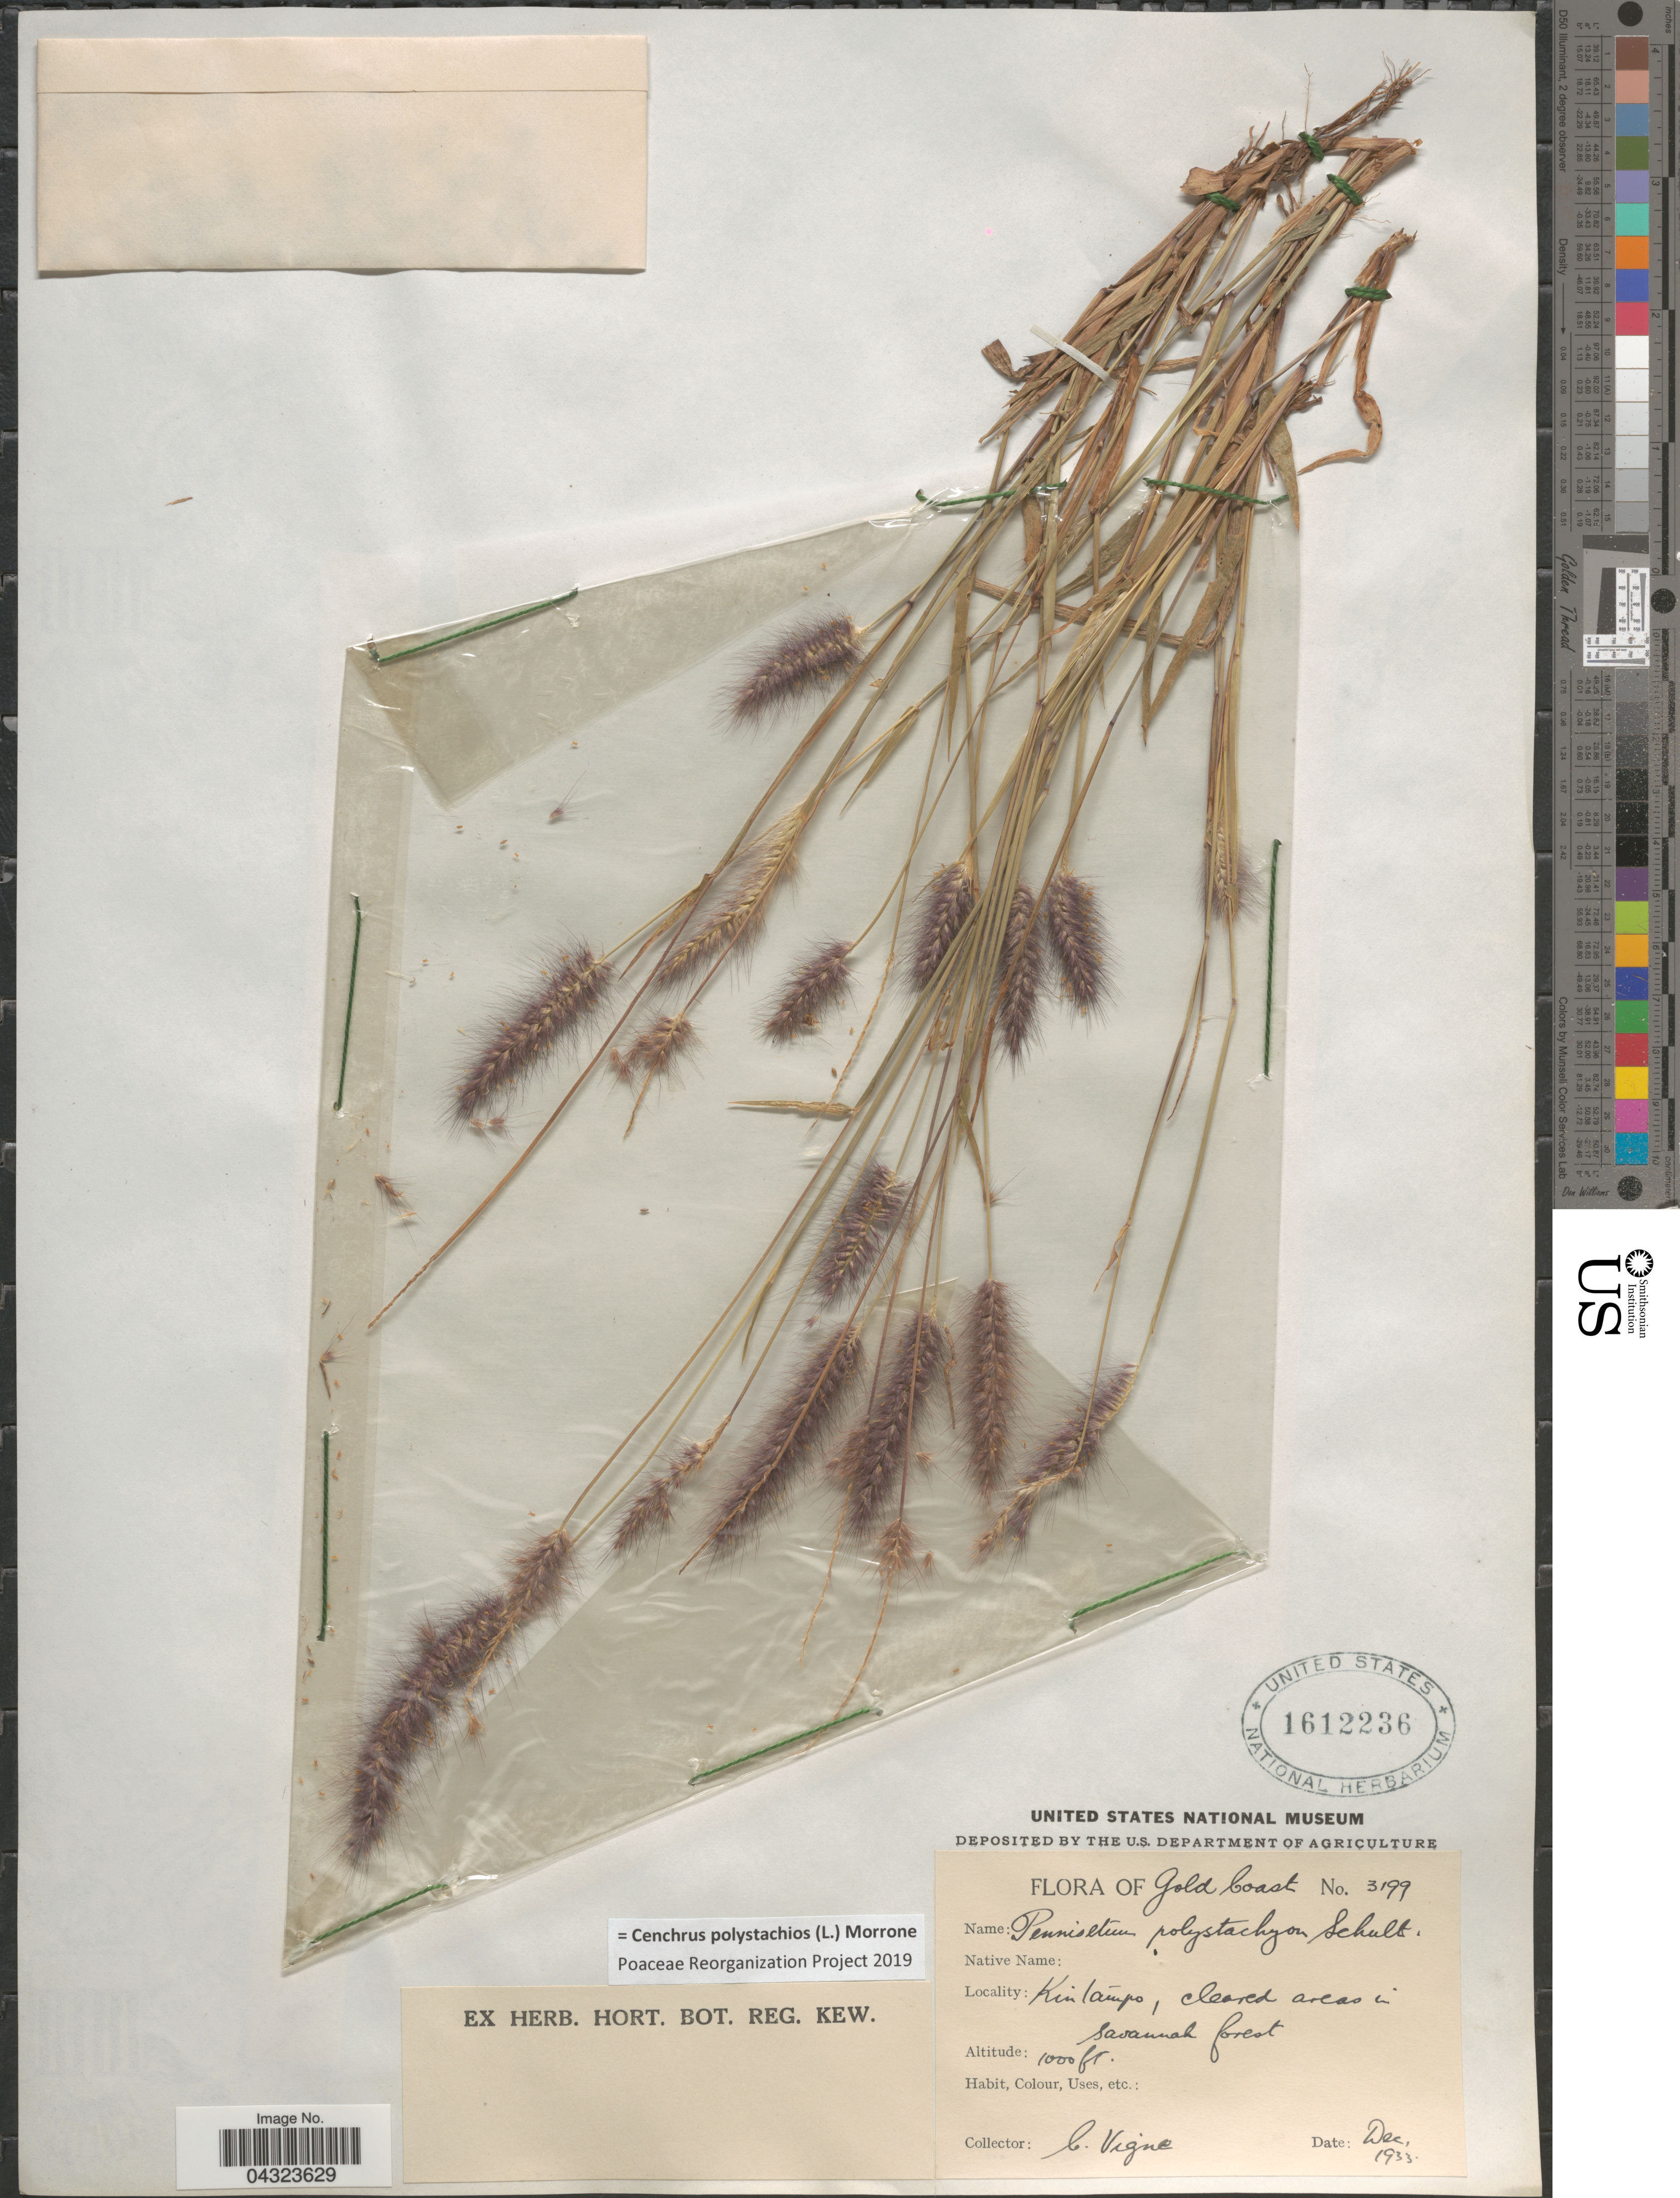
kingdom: Plantae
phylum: Tracheophyta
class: Liliopsida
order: Poales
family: Poaceae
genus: Cenchrus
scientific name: Cenchrus polystachios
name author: (L.) Morrone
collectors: C. Vigne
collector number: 3199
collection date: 1933-12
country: Ghana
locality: Gold Coast. Kintampo.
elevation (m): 305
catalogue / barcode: US 1612236